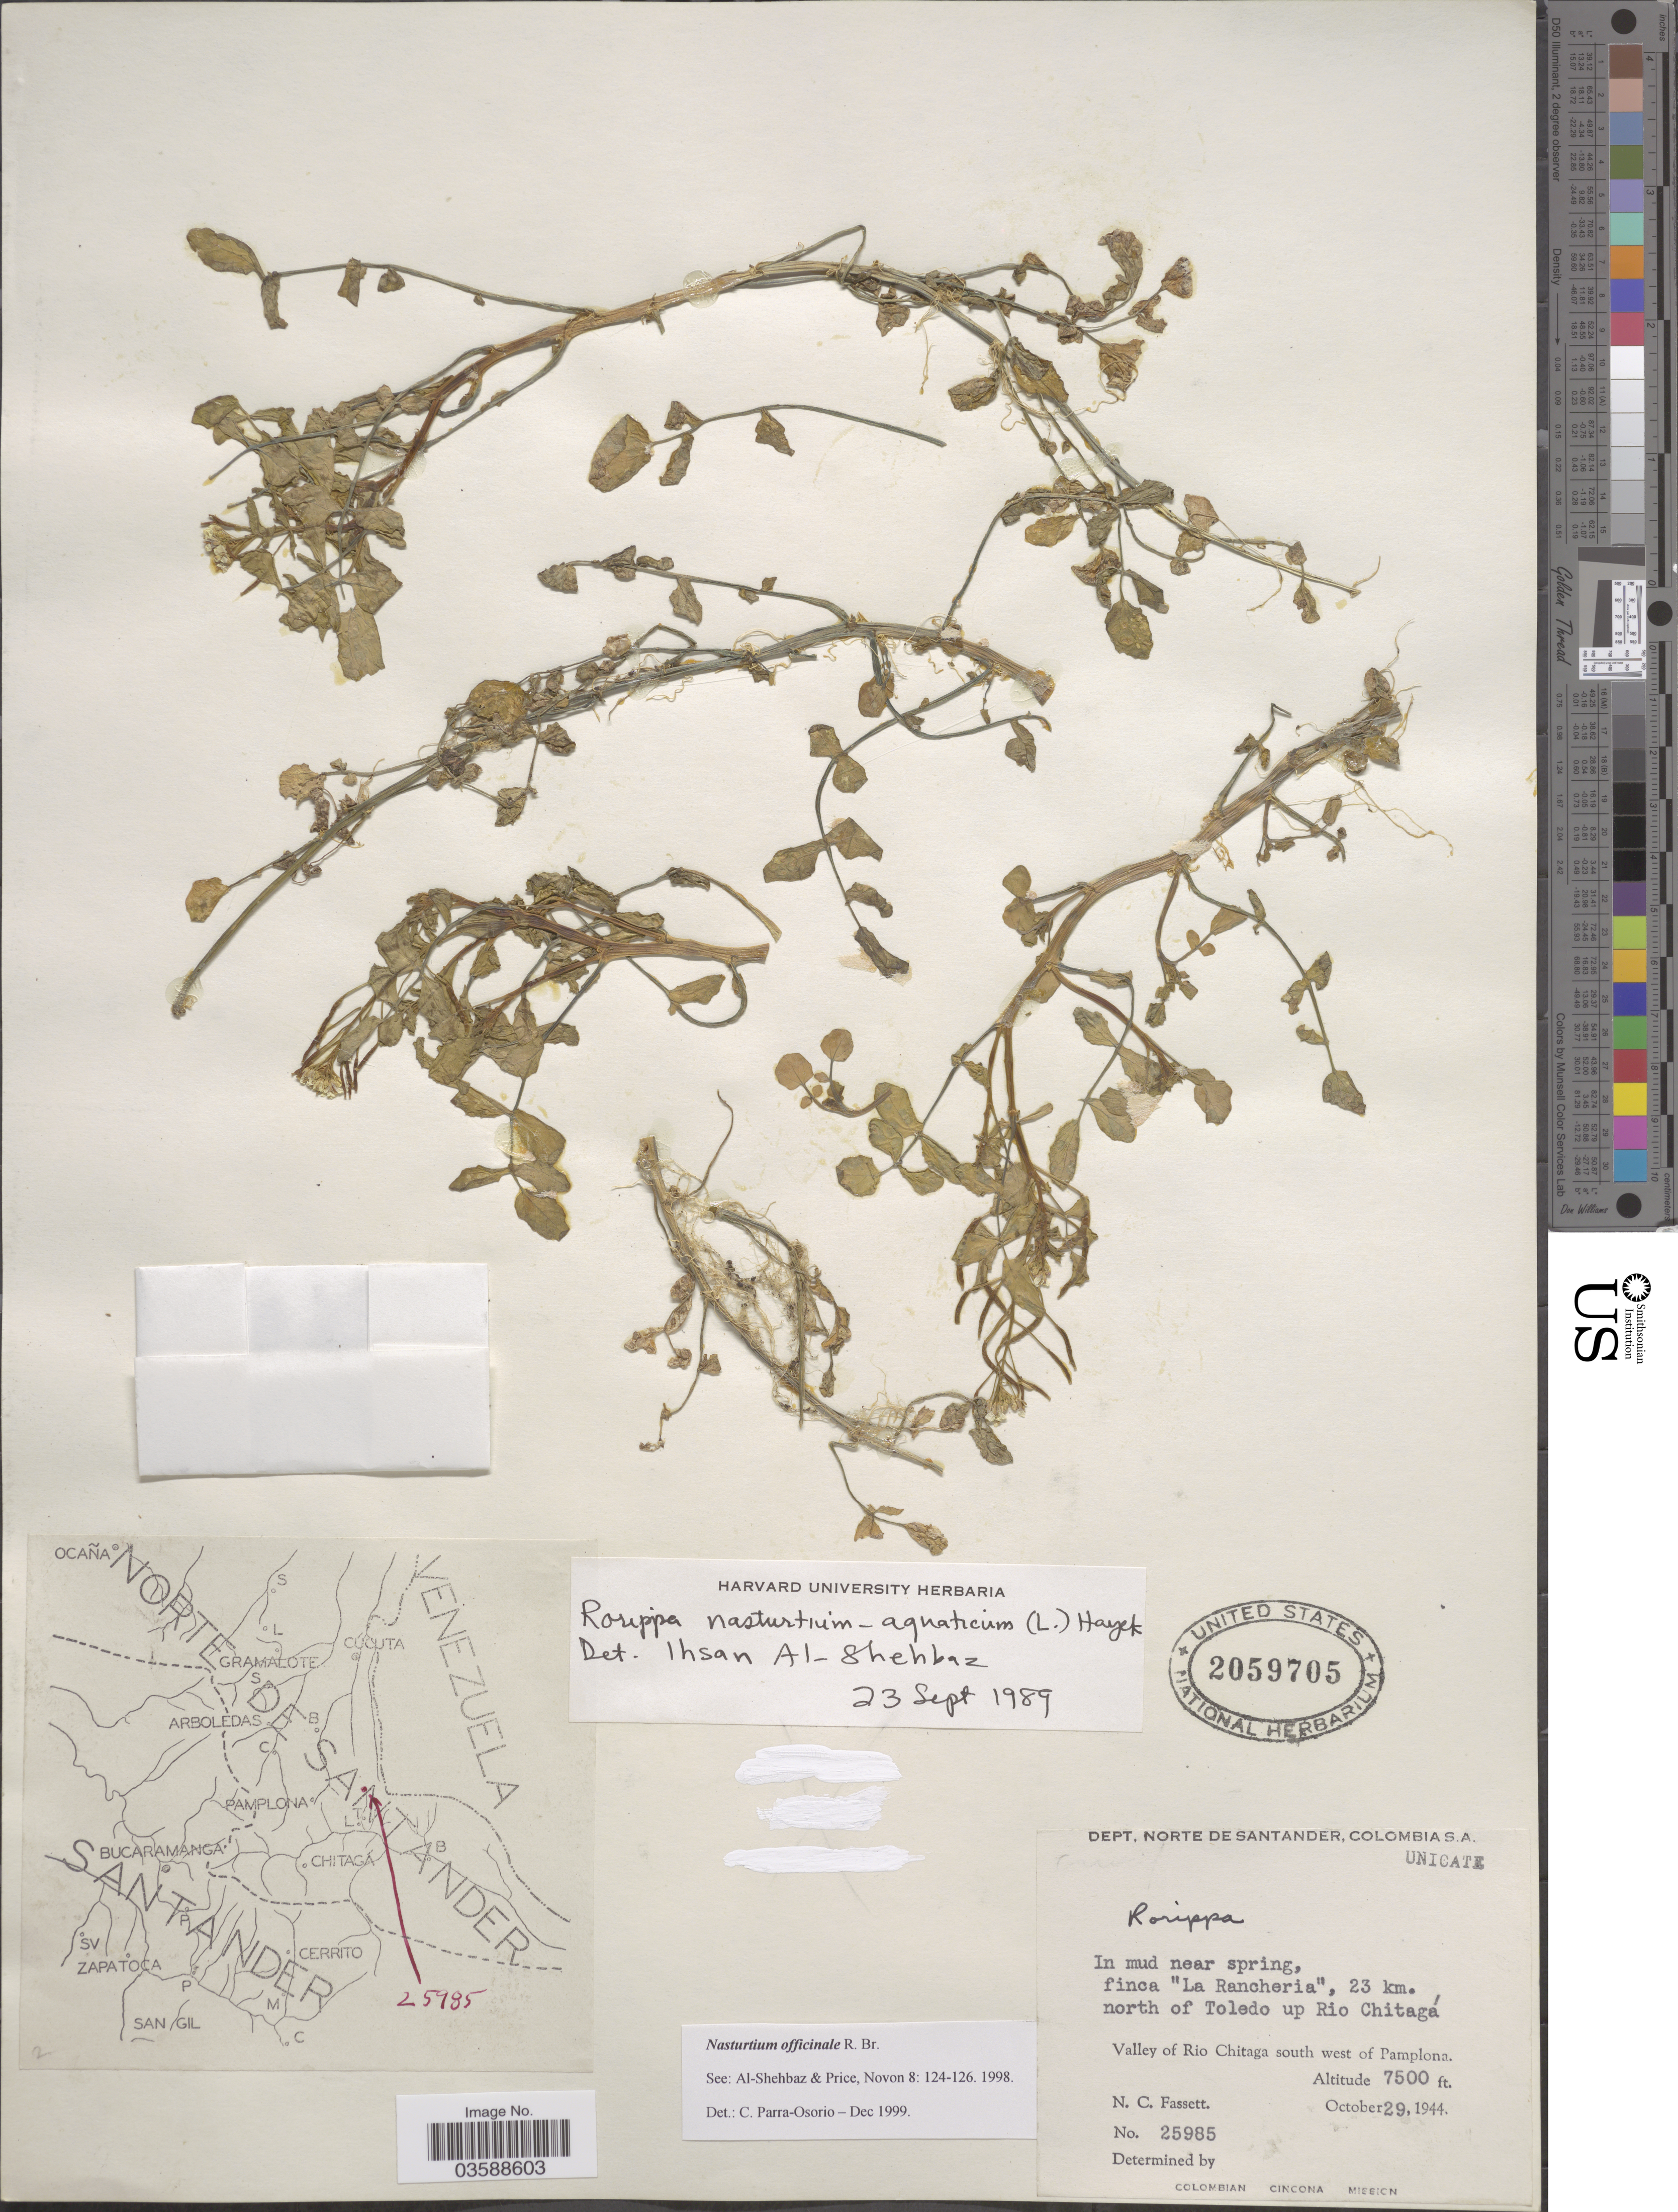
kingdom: Plantae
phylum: Tracheophyta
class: Magnoliopsida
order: Brassicales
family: Brassicaceae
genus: Nasturtium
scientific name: Nasturtium officinale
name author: R. Br.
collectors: N. C. Fassett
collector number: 25985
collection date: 1944-10-29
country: Colombia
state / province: Norte de Santander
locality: Dept. Norte de Santander. In mud near spring, finca "La Rancheria", 23 km. north of Toledo up Rio Chitagá. Valley of Rio Chitaga south west of Pamplona.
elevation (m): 2286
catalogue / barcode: US 2059705